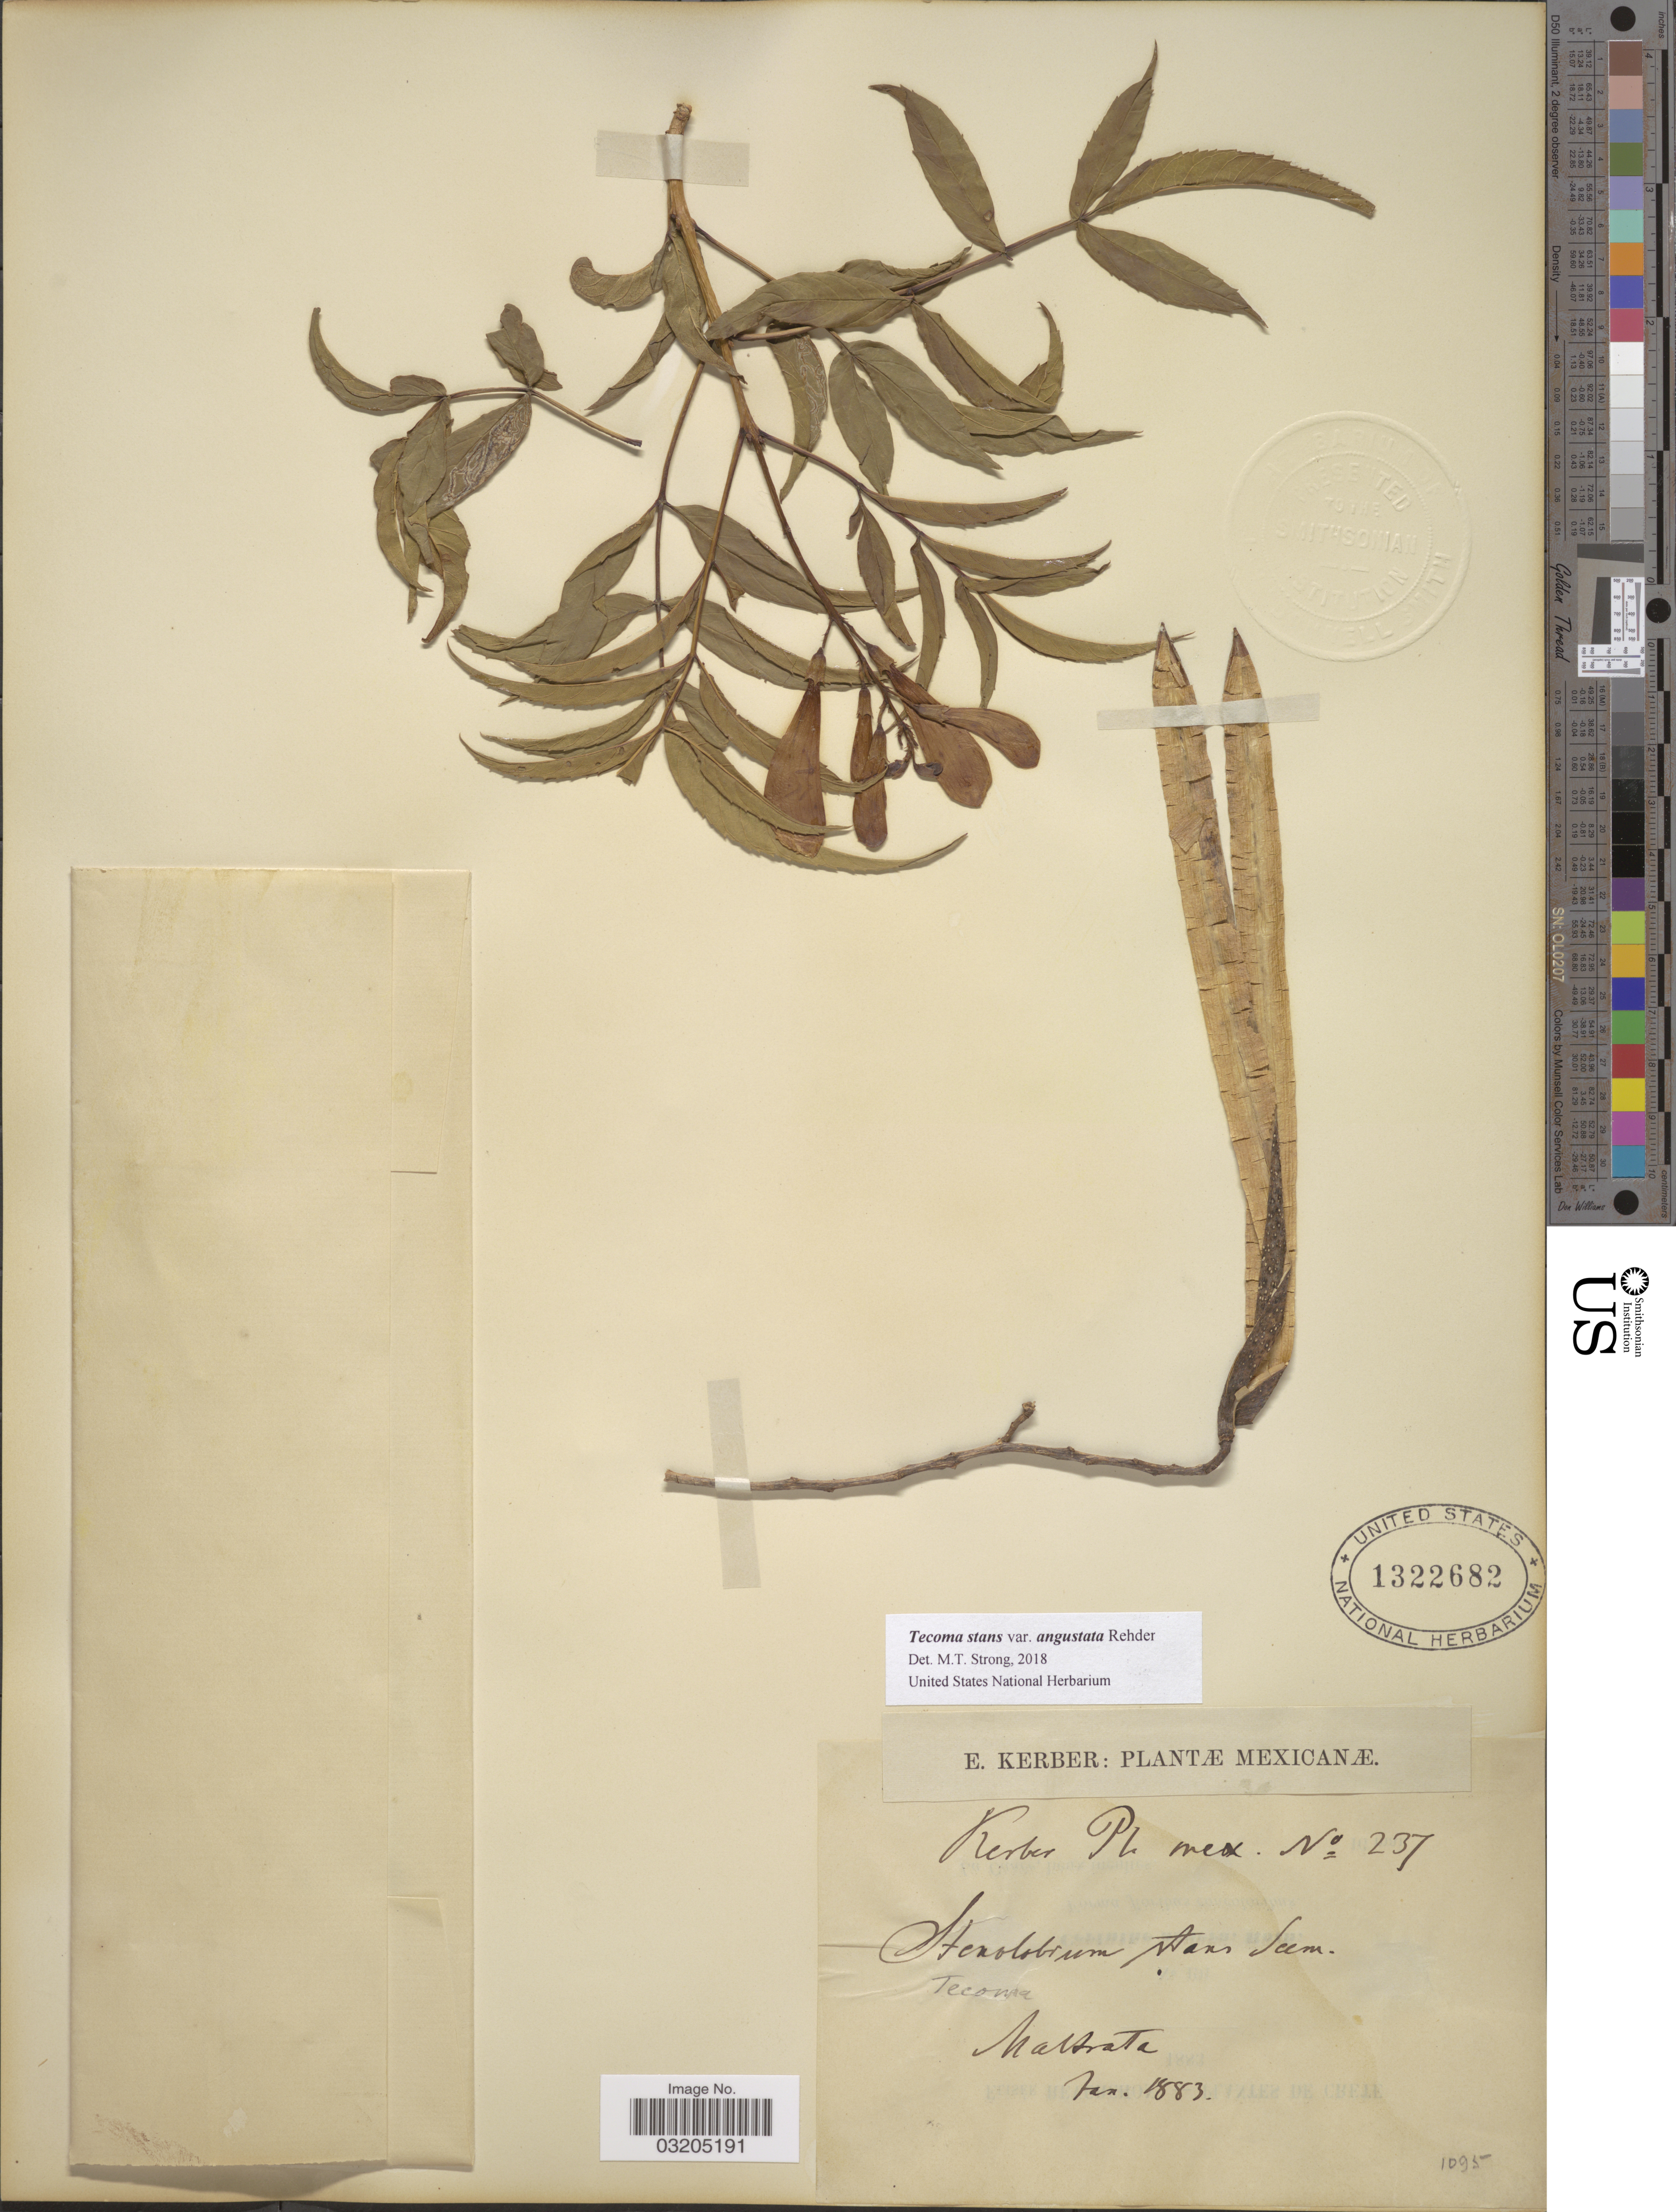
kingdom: Plantae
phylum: Tracheophyta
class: Magnoliopsida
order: Lamiales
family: Bignoniaceae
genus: Tecoma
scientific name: Tecoma stans var. angustata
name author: Rehder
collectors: E. Kerber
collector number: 237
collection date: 1883-01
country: Mexico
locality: Maltrata.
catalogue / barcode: US 1322682